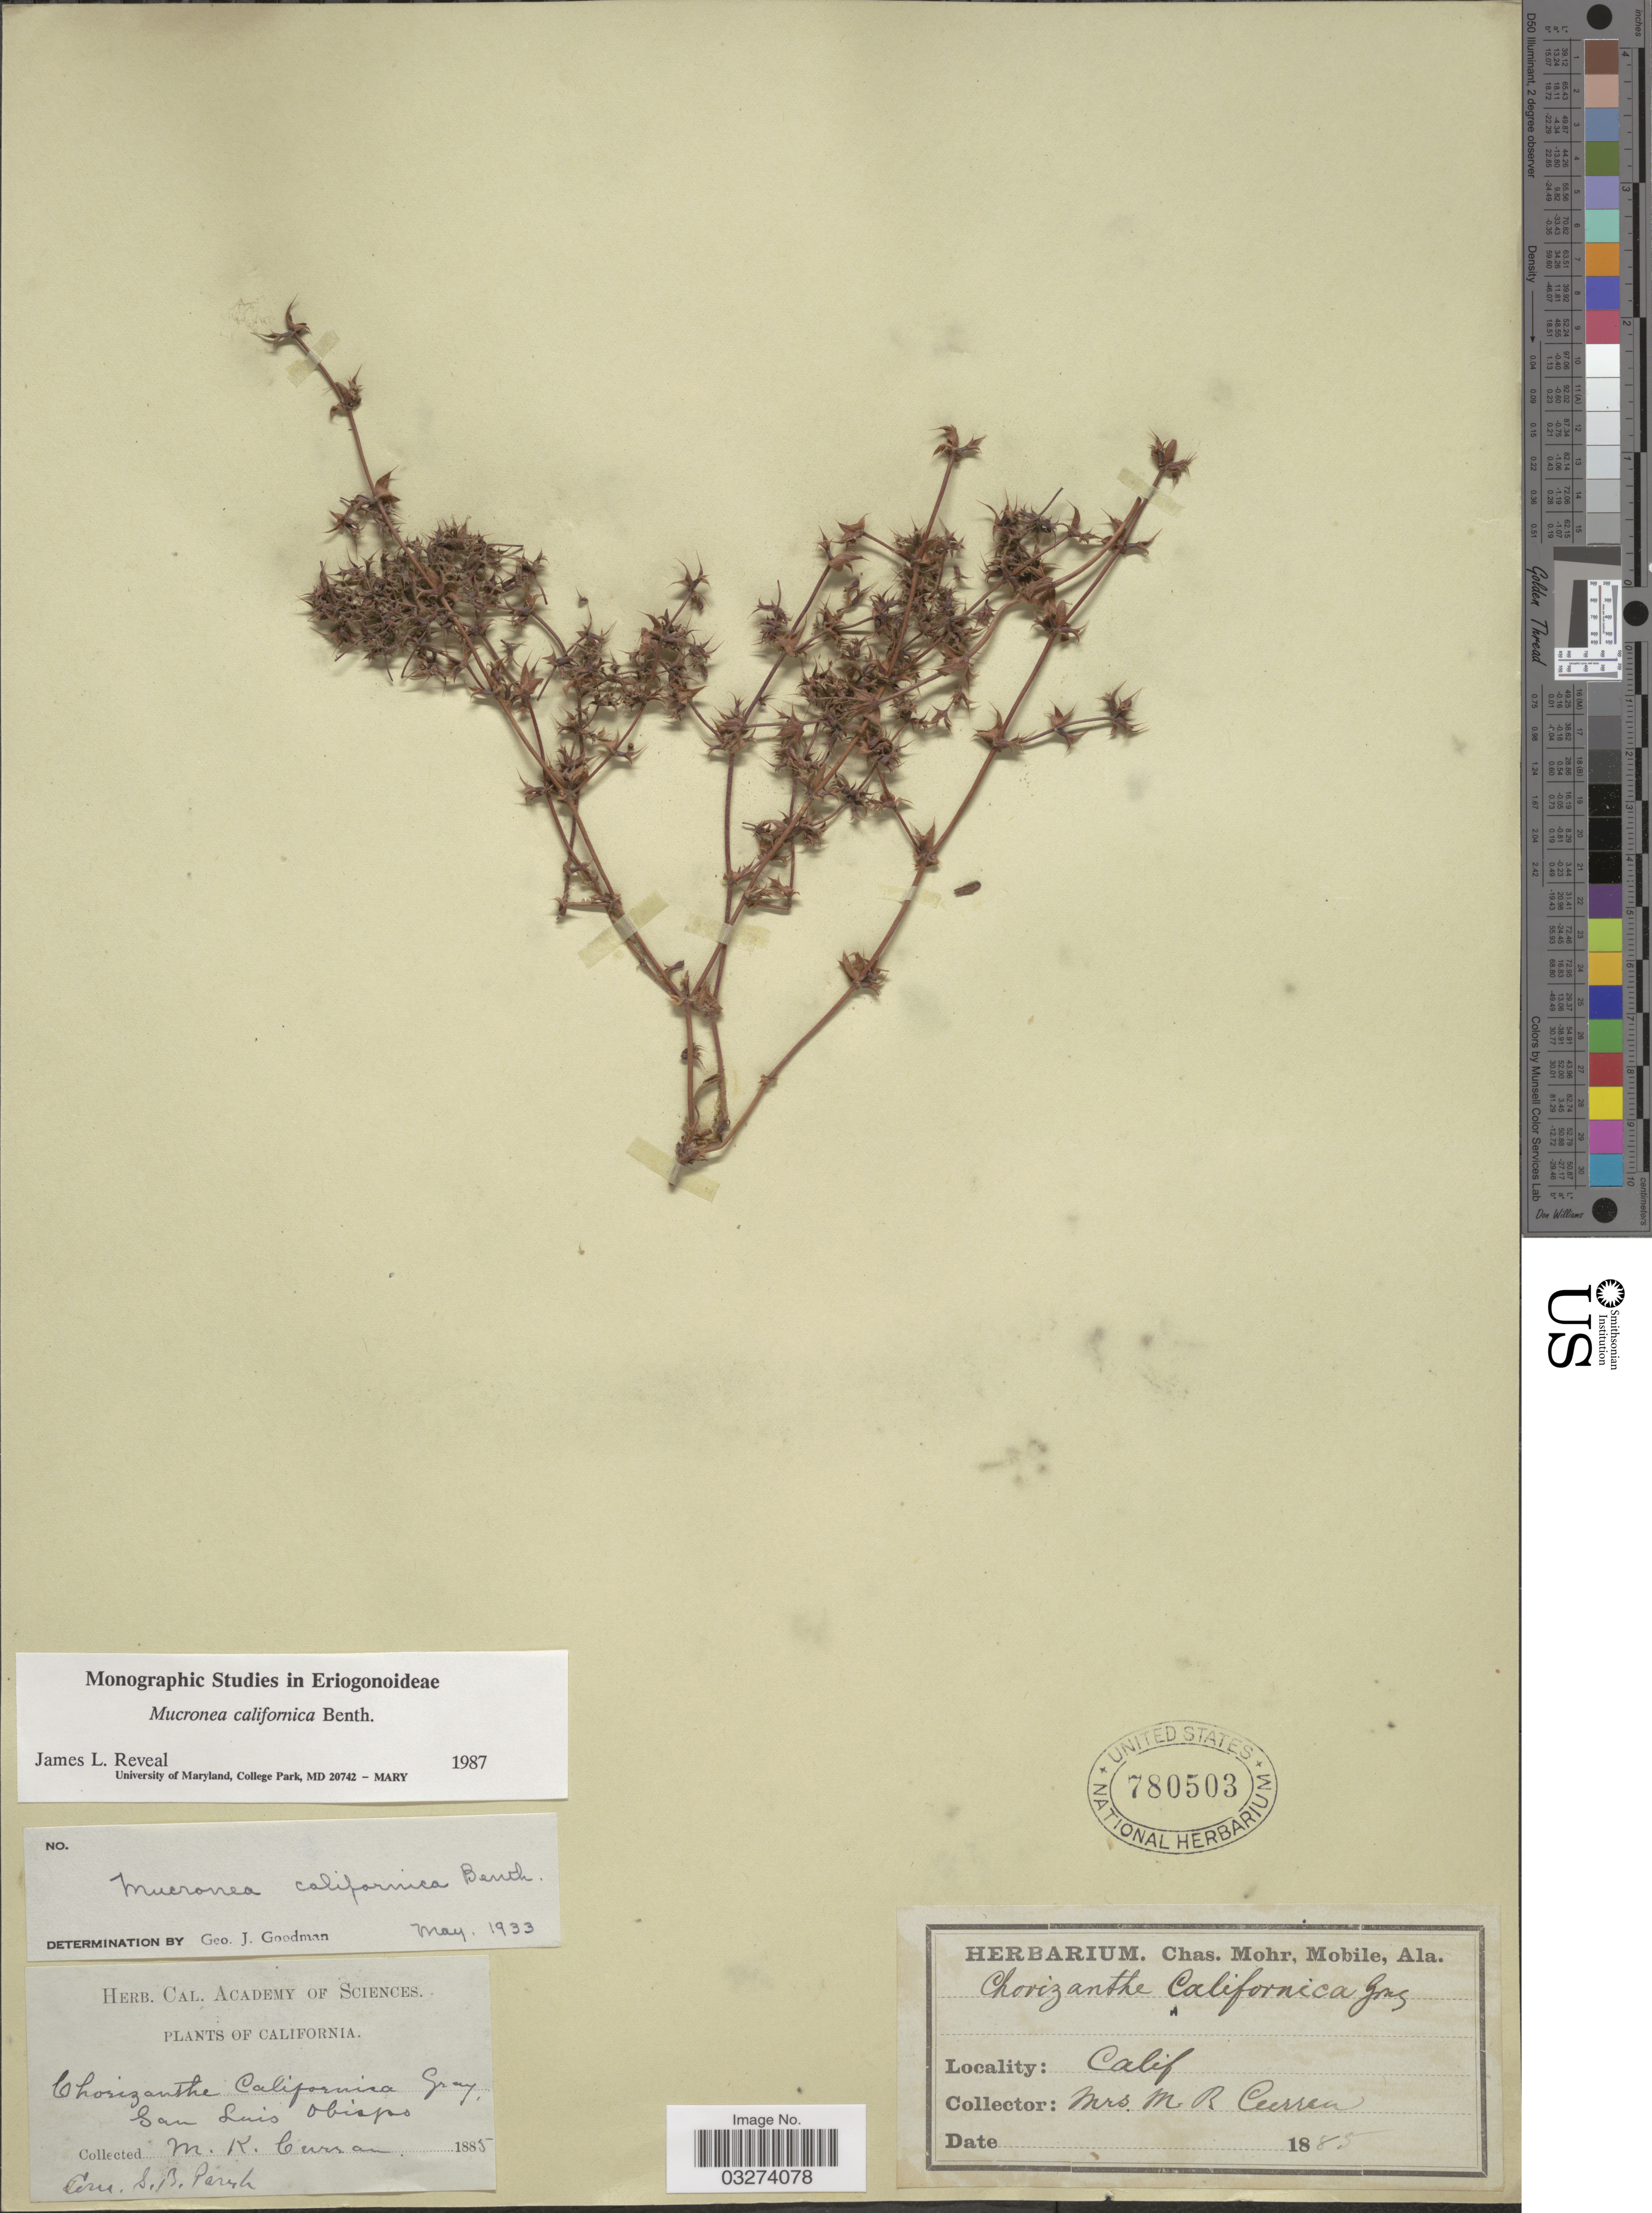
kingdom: Plantae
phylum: Tracheophyta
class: Magnoliopsida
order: Caryophyllales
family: Polygonaceae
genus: Mucronea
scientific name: Mucronea californica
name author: Benth.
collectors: M. K. Curran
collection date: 1885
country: United States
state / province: California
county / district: San Luis Obispo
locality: San Luis Obispo.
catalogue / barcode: US 780503